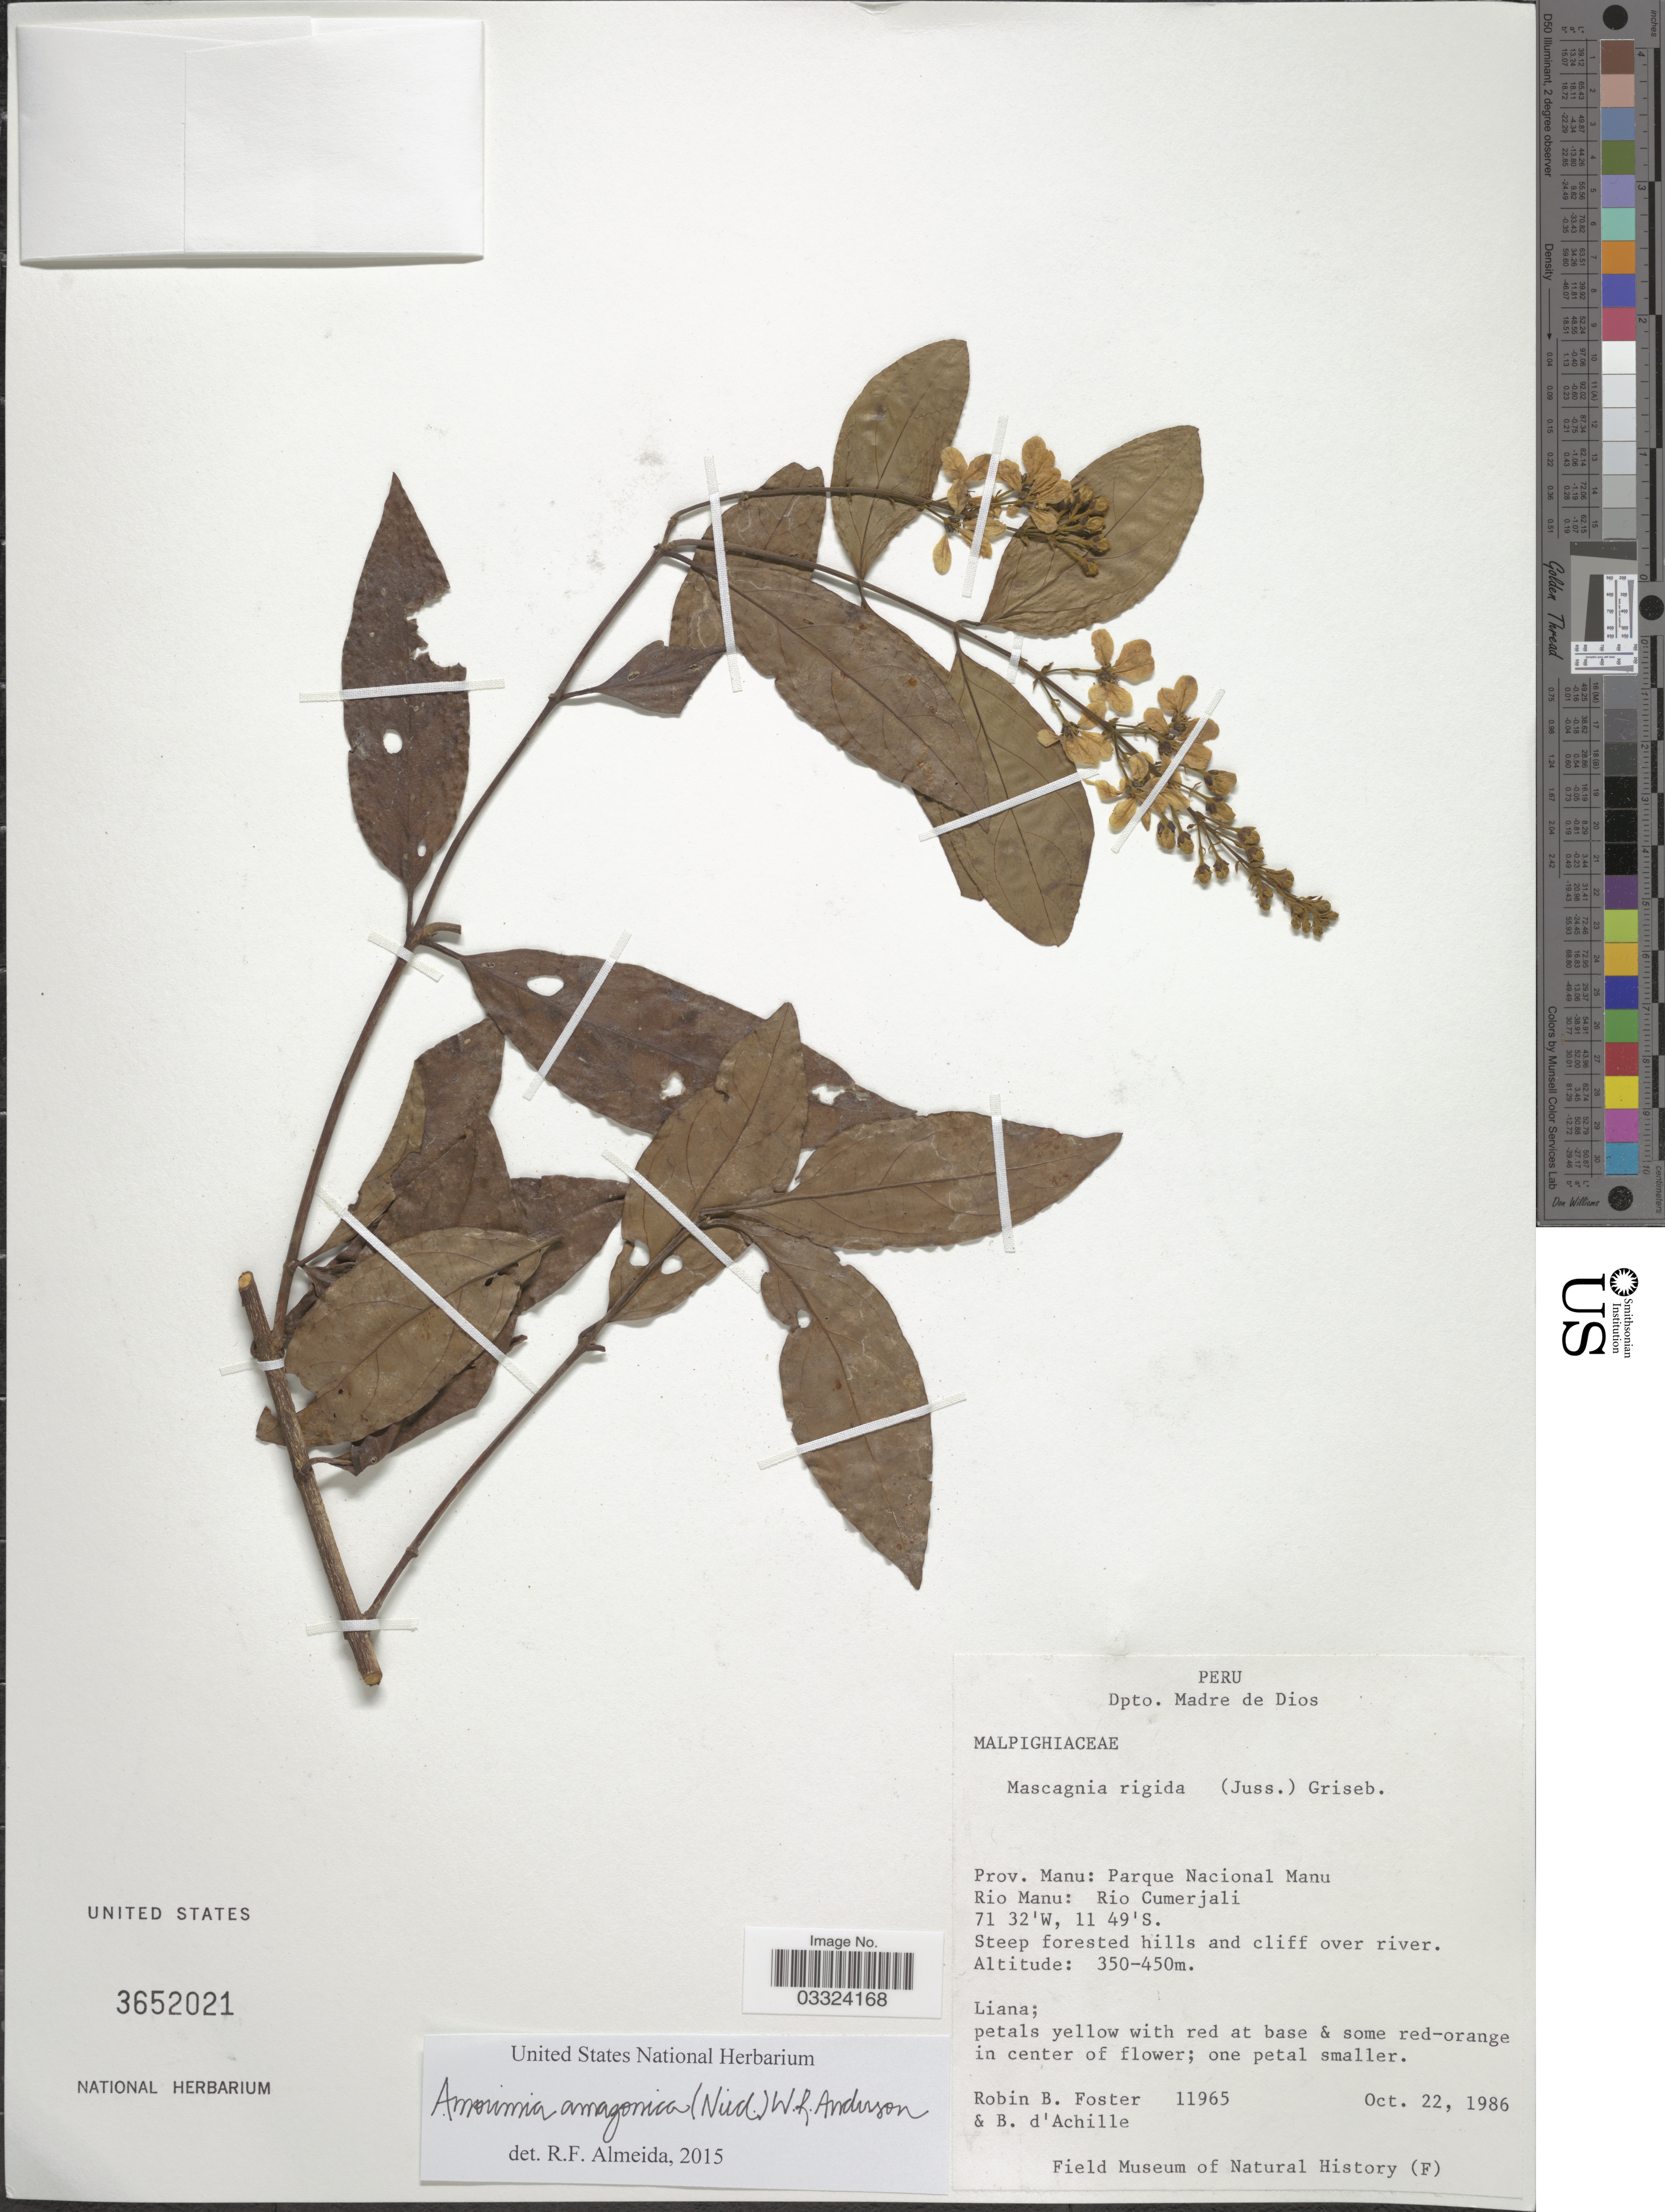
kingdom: Plantae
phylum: Tracheophyta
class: Magnoliopsida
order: Malpighiales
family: Malpighiaceae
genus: Amorimia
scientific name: Amorimia amazonica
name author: (Nied.) W.R. Anderson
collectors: R. B. Foster & B. d'Achille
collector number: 11965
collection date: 1986-10-22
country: Peru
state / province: Madre de Dios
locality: Dpto. Madre de Dios. Prov. Manu: Parque Nacional Manu. Rio Manu: Rio Cumerjali.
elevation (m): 350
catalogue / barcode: US 3652021